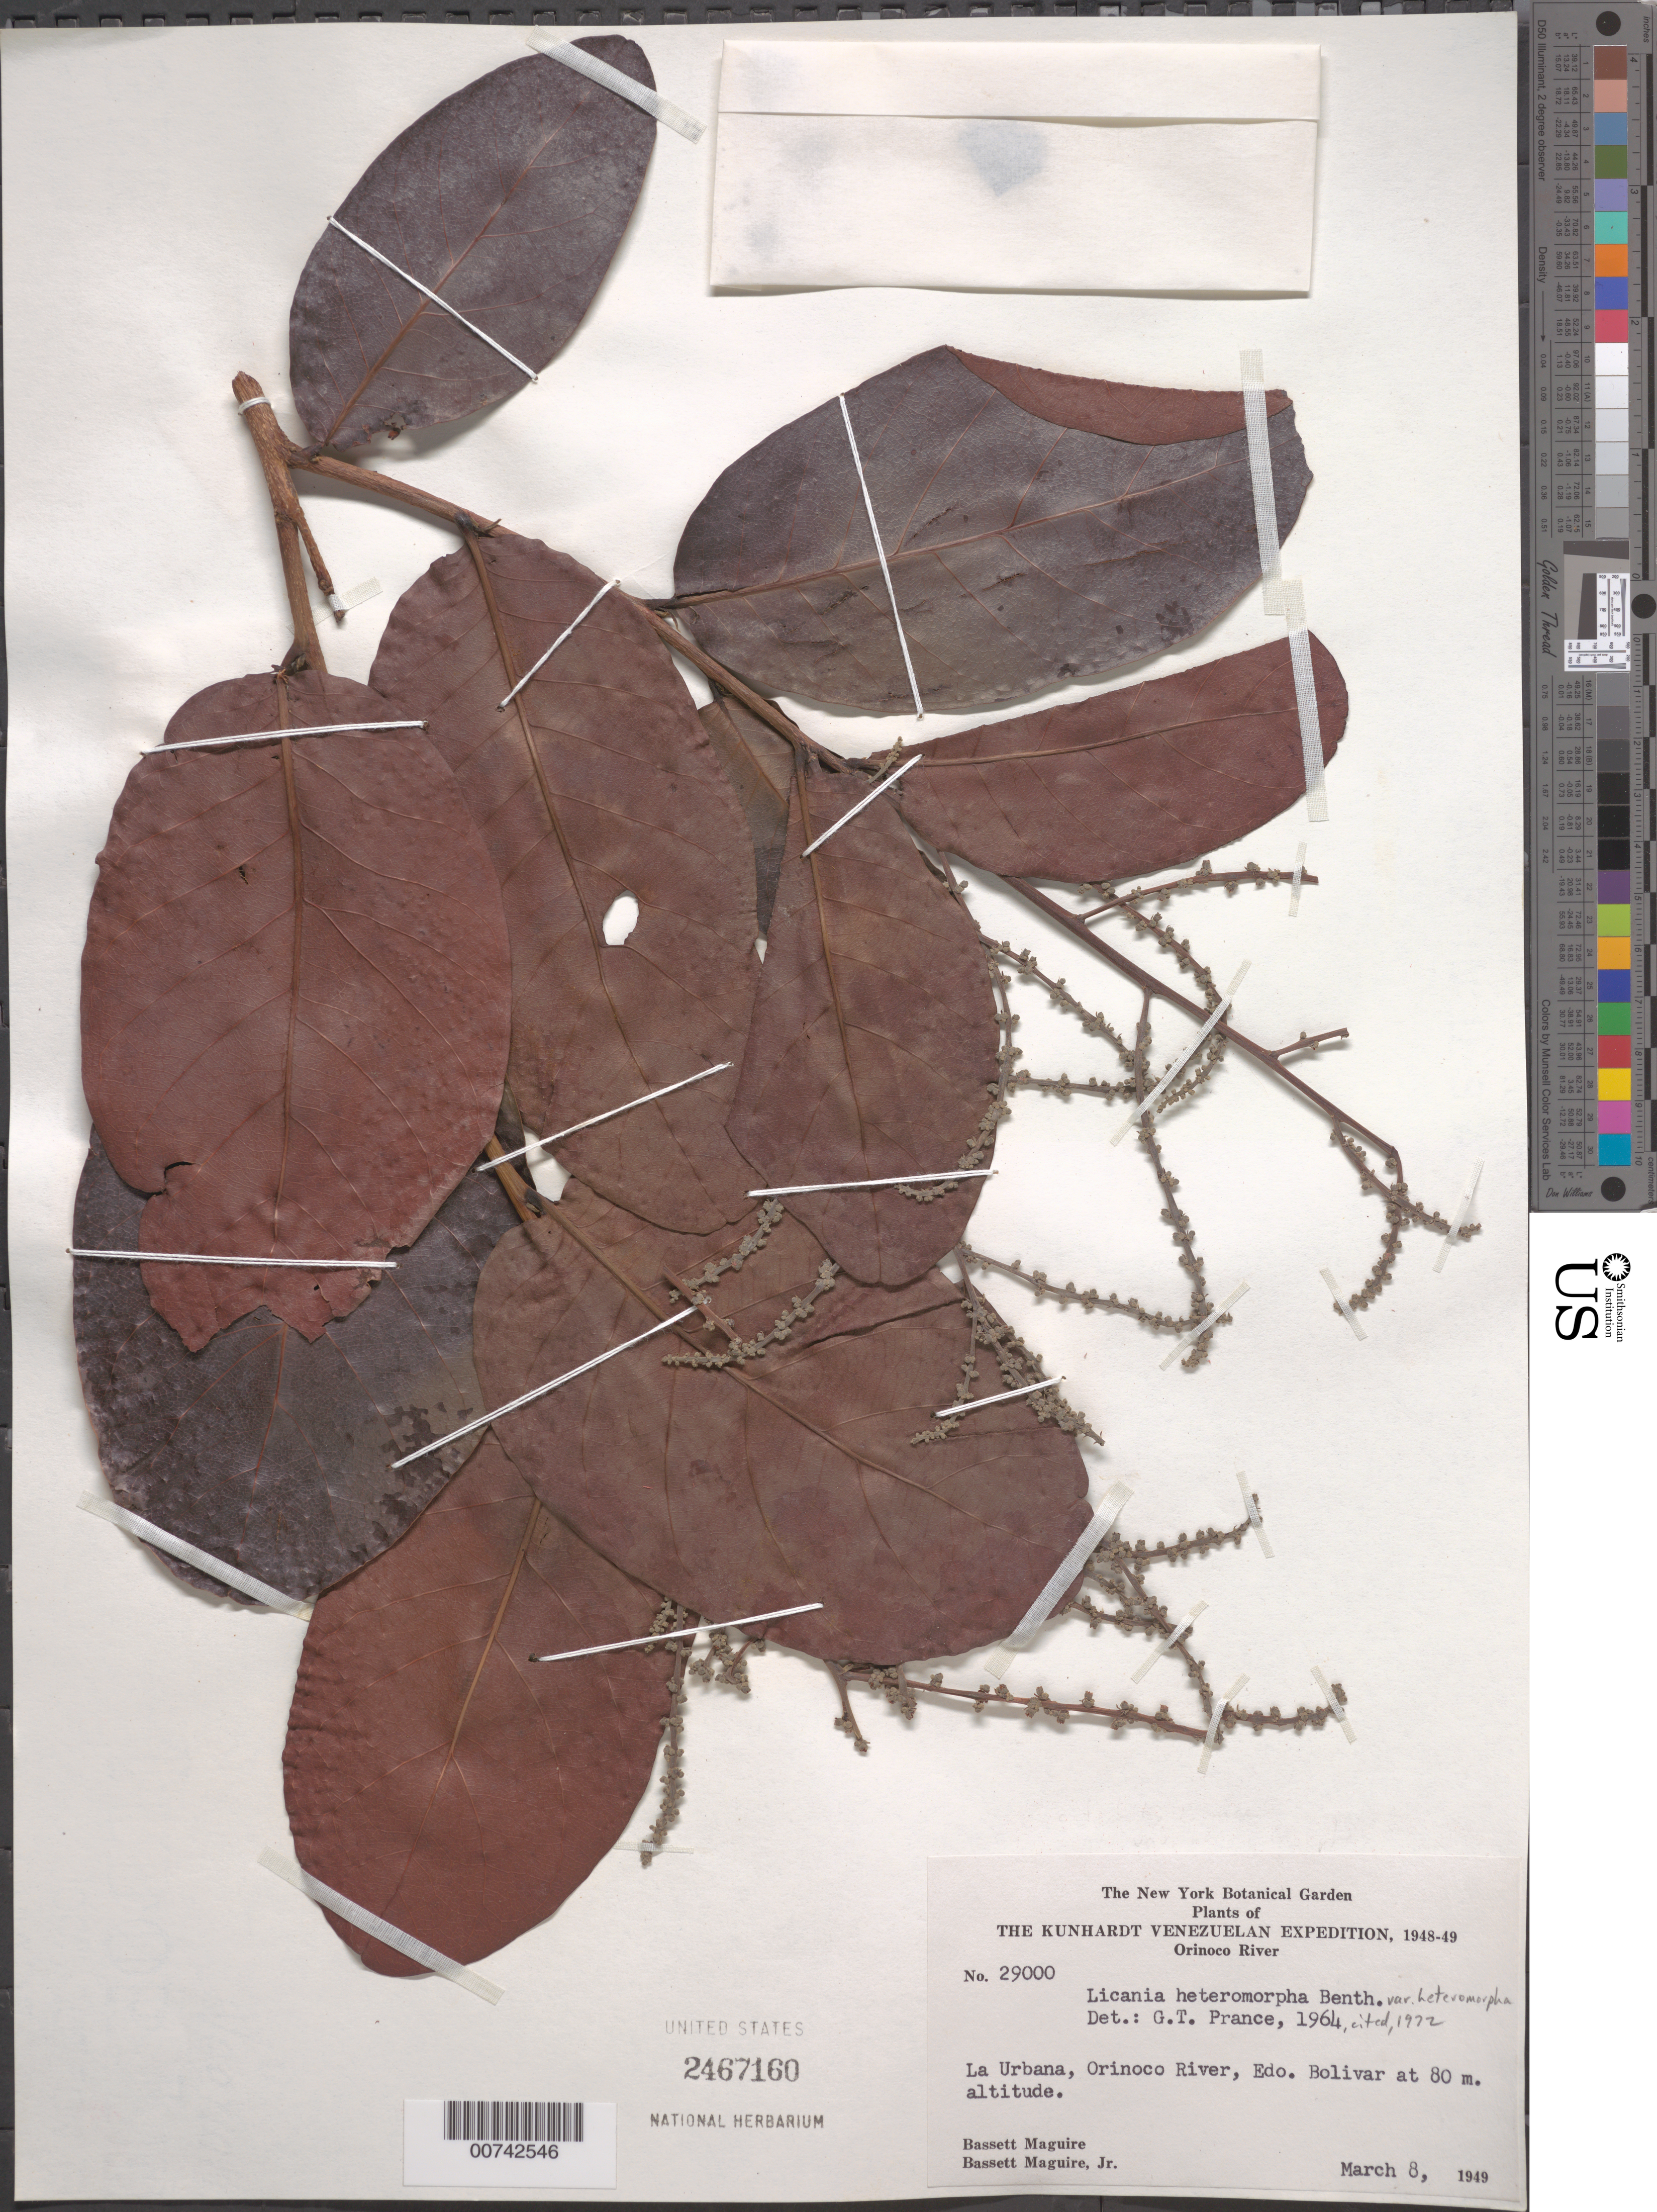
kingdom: Plantae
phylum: Tracheophyta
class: Magnoliopsida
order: Malpighiales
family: Chrysobalanaceae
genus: Hymenopus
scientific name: Hymenopus heteromorphus var. heteromorphus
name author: (Benth.) Sothers & Prance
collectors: B. Maguire & B. Maguire Jr.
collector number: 29000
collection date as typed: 8-Mar-49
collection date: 1949-03-08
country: Venezuela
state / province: Bolívar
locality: Río Orinoco, La Urbana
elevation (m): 80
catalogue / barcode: US 2467160